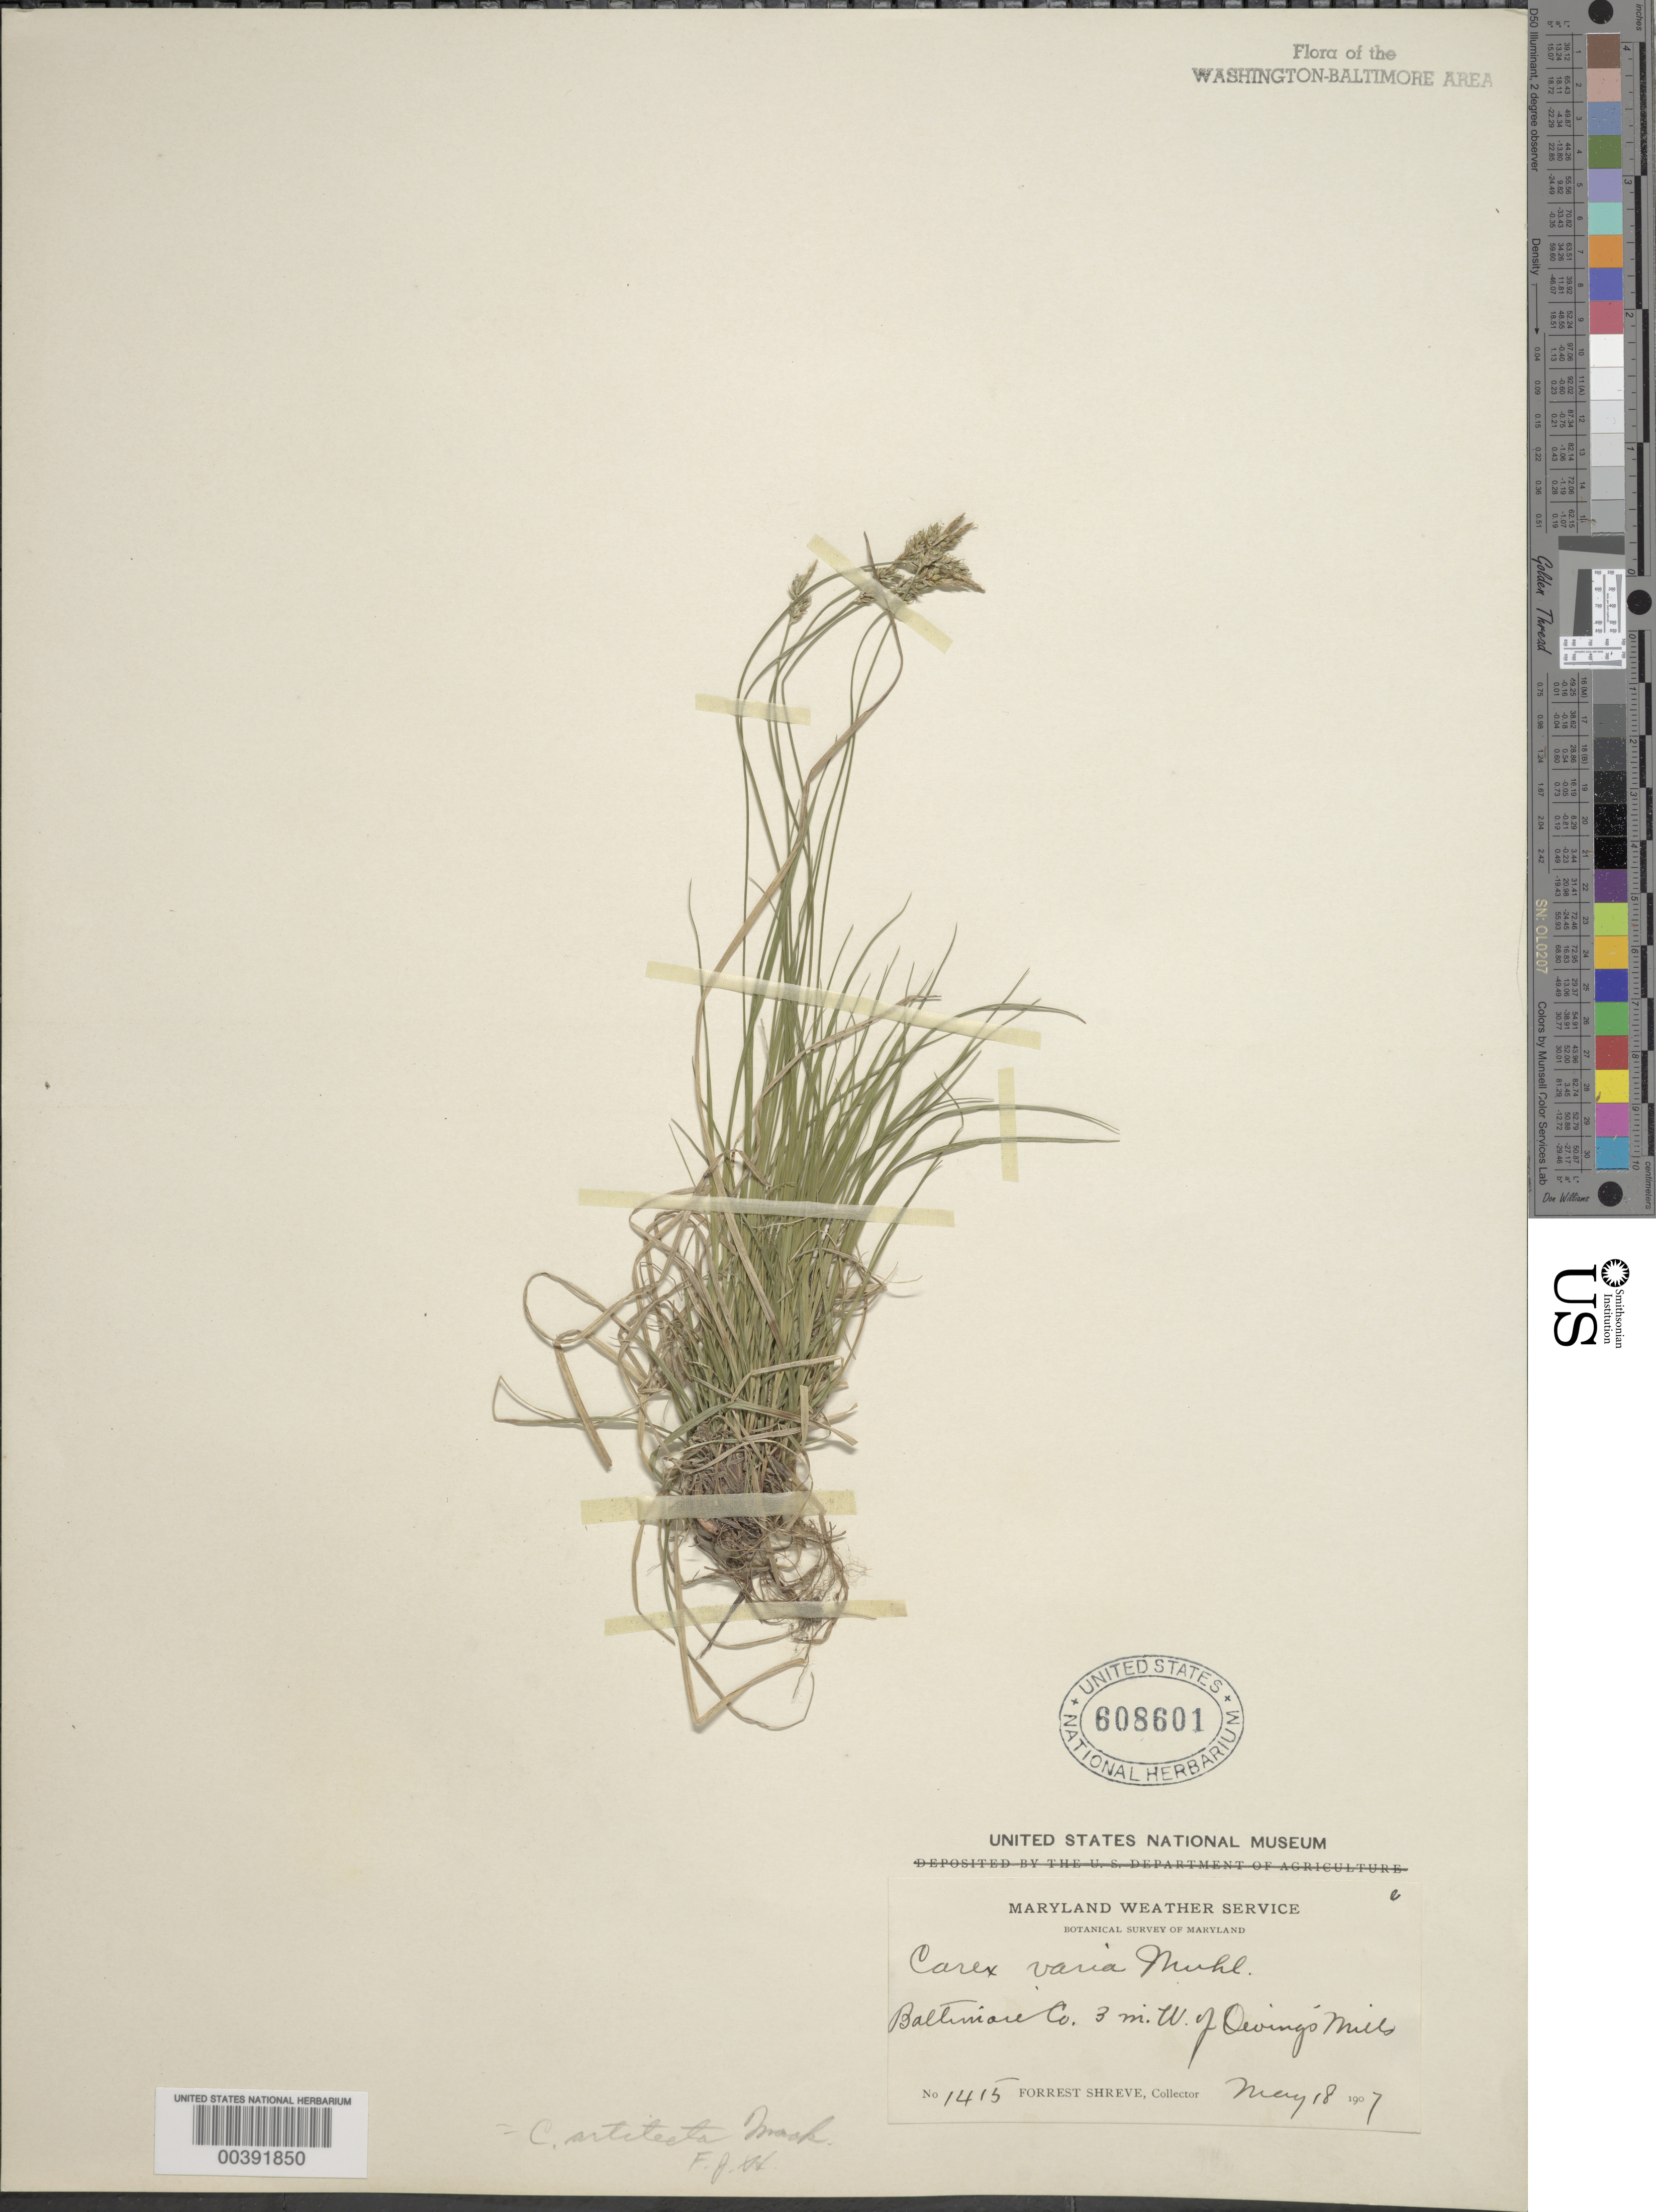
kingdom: Plantae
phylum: Tracheophyta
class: Liliopsida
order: Poales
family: Cyperaceae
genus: Carex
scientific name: Carex albicans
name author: Willd. ex Spreng.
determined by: Shetler, Stanwyn G., (US), NMNH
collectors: F. Shreve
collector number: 1415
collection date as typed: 18 May 1907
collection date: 1907-05-18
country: United States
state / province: Maryland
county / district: Baltimore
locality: W of Owing's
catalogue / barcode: US 608601